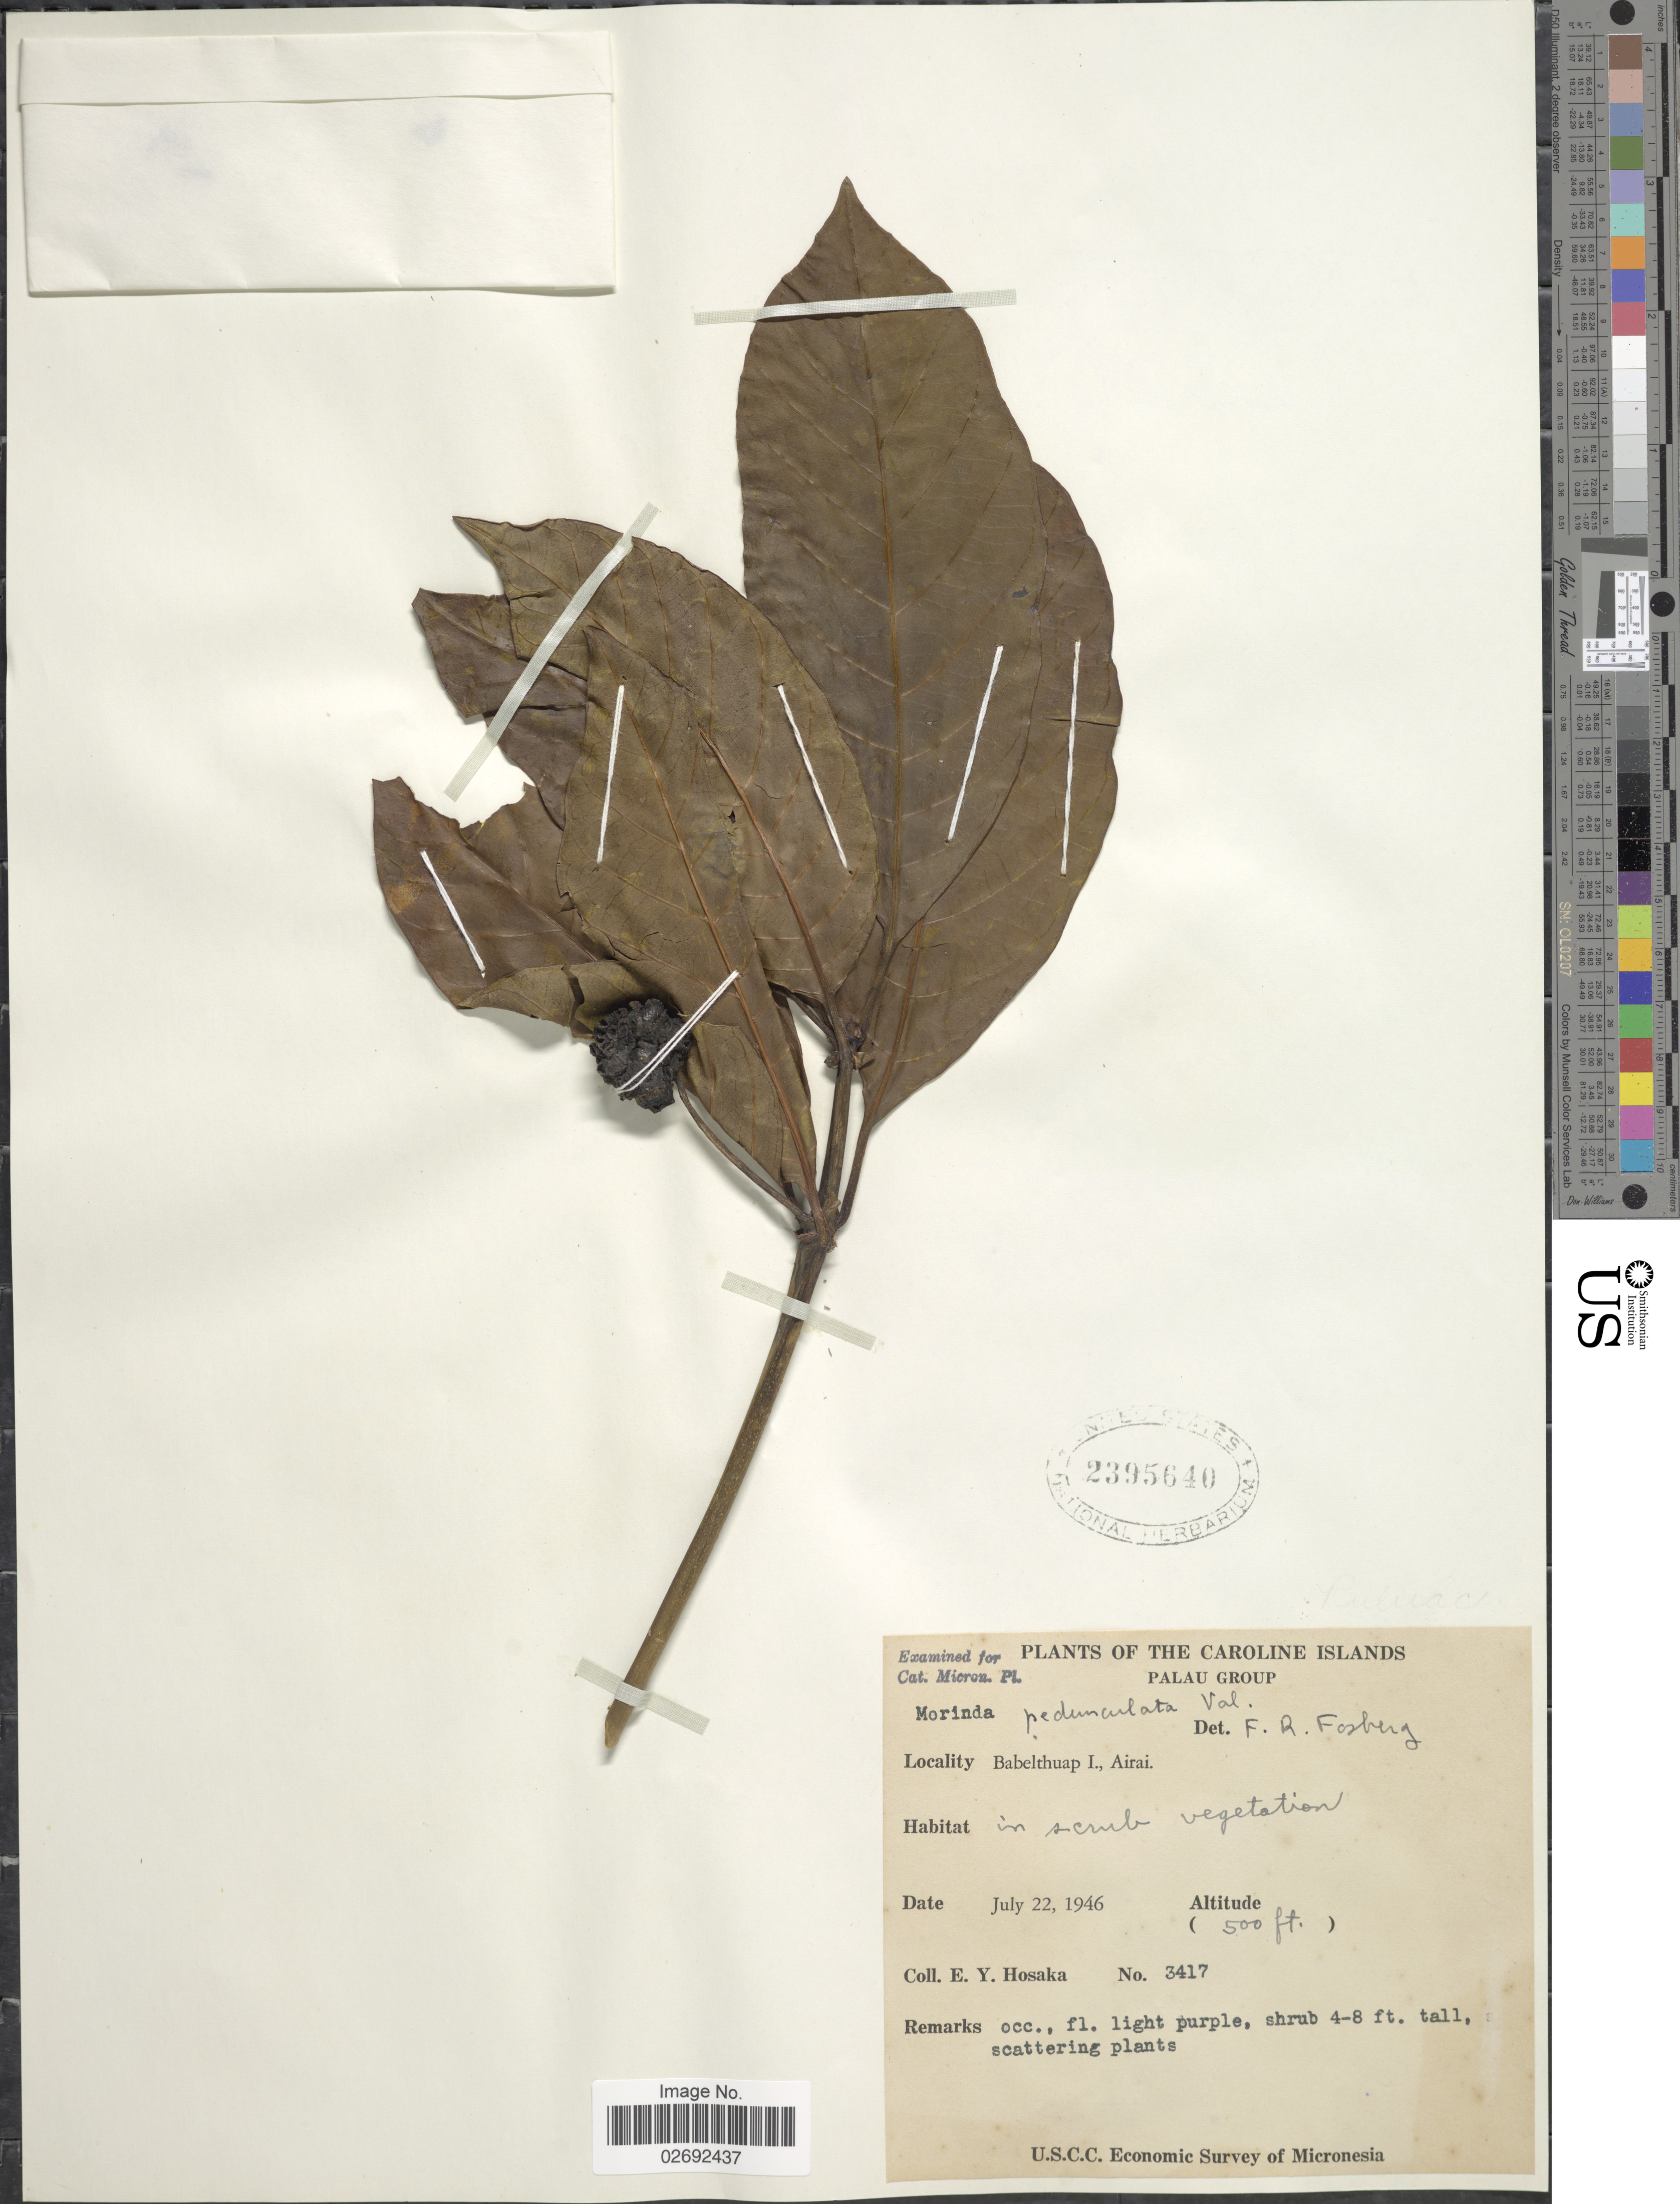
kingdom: Plantae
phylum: Tracheophyta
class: Magnoliopsida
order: Gentianales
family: Rubiaceae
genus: Morinda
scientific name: Morinda pedunculata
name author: Valeton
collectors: E. Y. Hosaka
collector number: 3417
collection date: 1946-07-22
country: Palau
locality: Caroline Islands, Palau Group. Babelthaup I., Airai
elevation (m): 152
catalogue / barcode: US 2395640